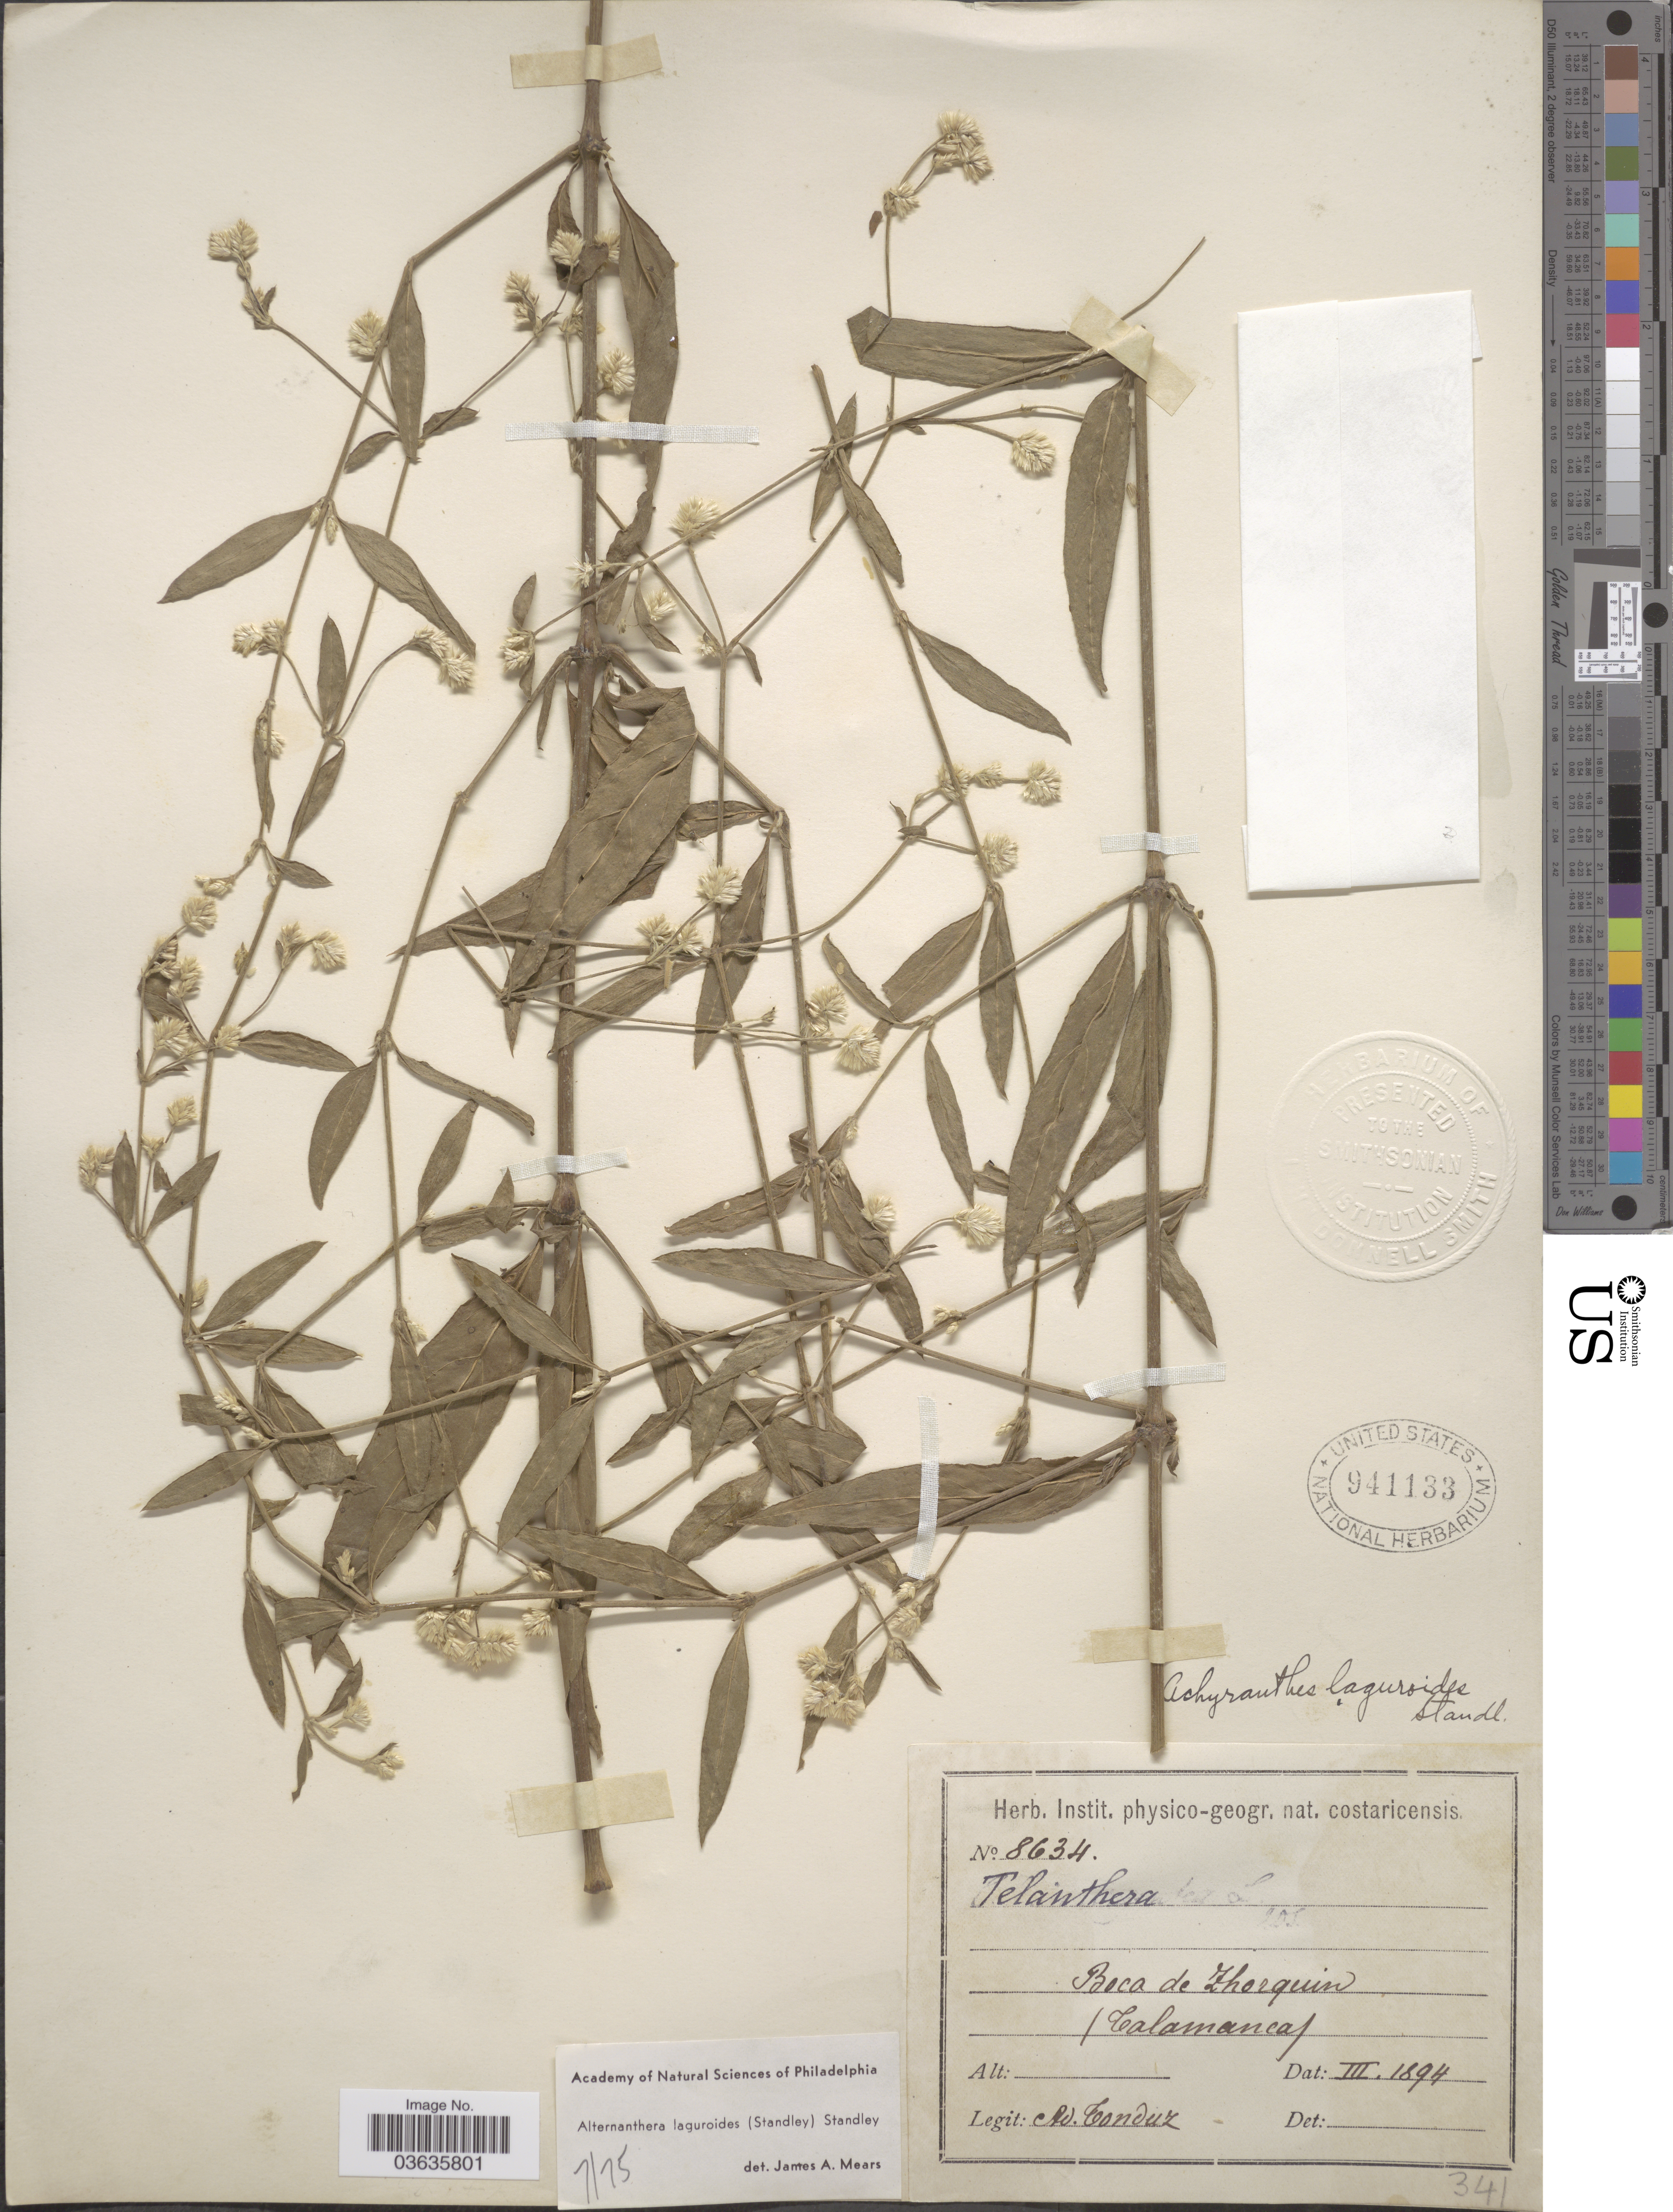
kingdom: Plantae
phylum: Tracheophyta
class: Magnoliopsida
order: Caryophyllales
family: Amaranthaceae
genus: Alternanthera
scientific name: Alternanthera laguroides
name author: (Standl.) Standl.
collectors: A. Tonduz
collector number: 8634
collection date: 1894-03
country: Costa Rica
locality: Boca de Zhorquin (Talamanca).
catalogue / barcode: US 941133